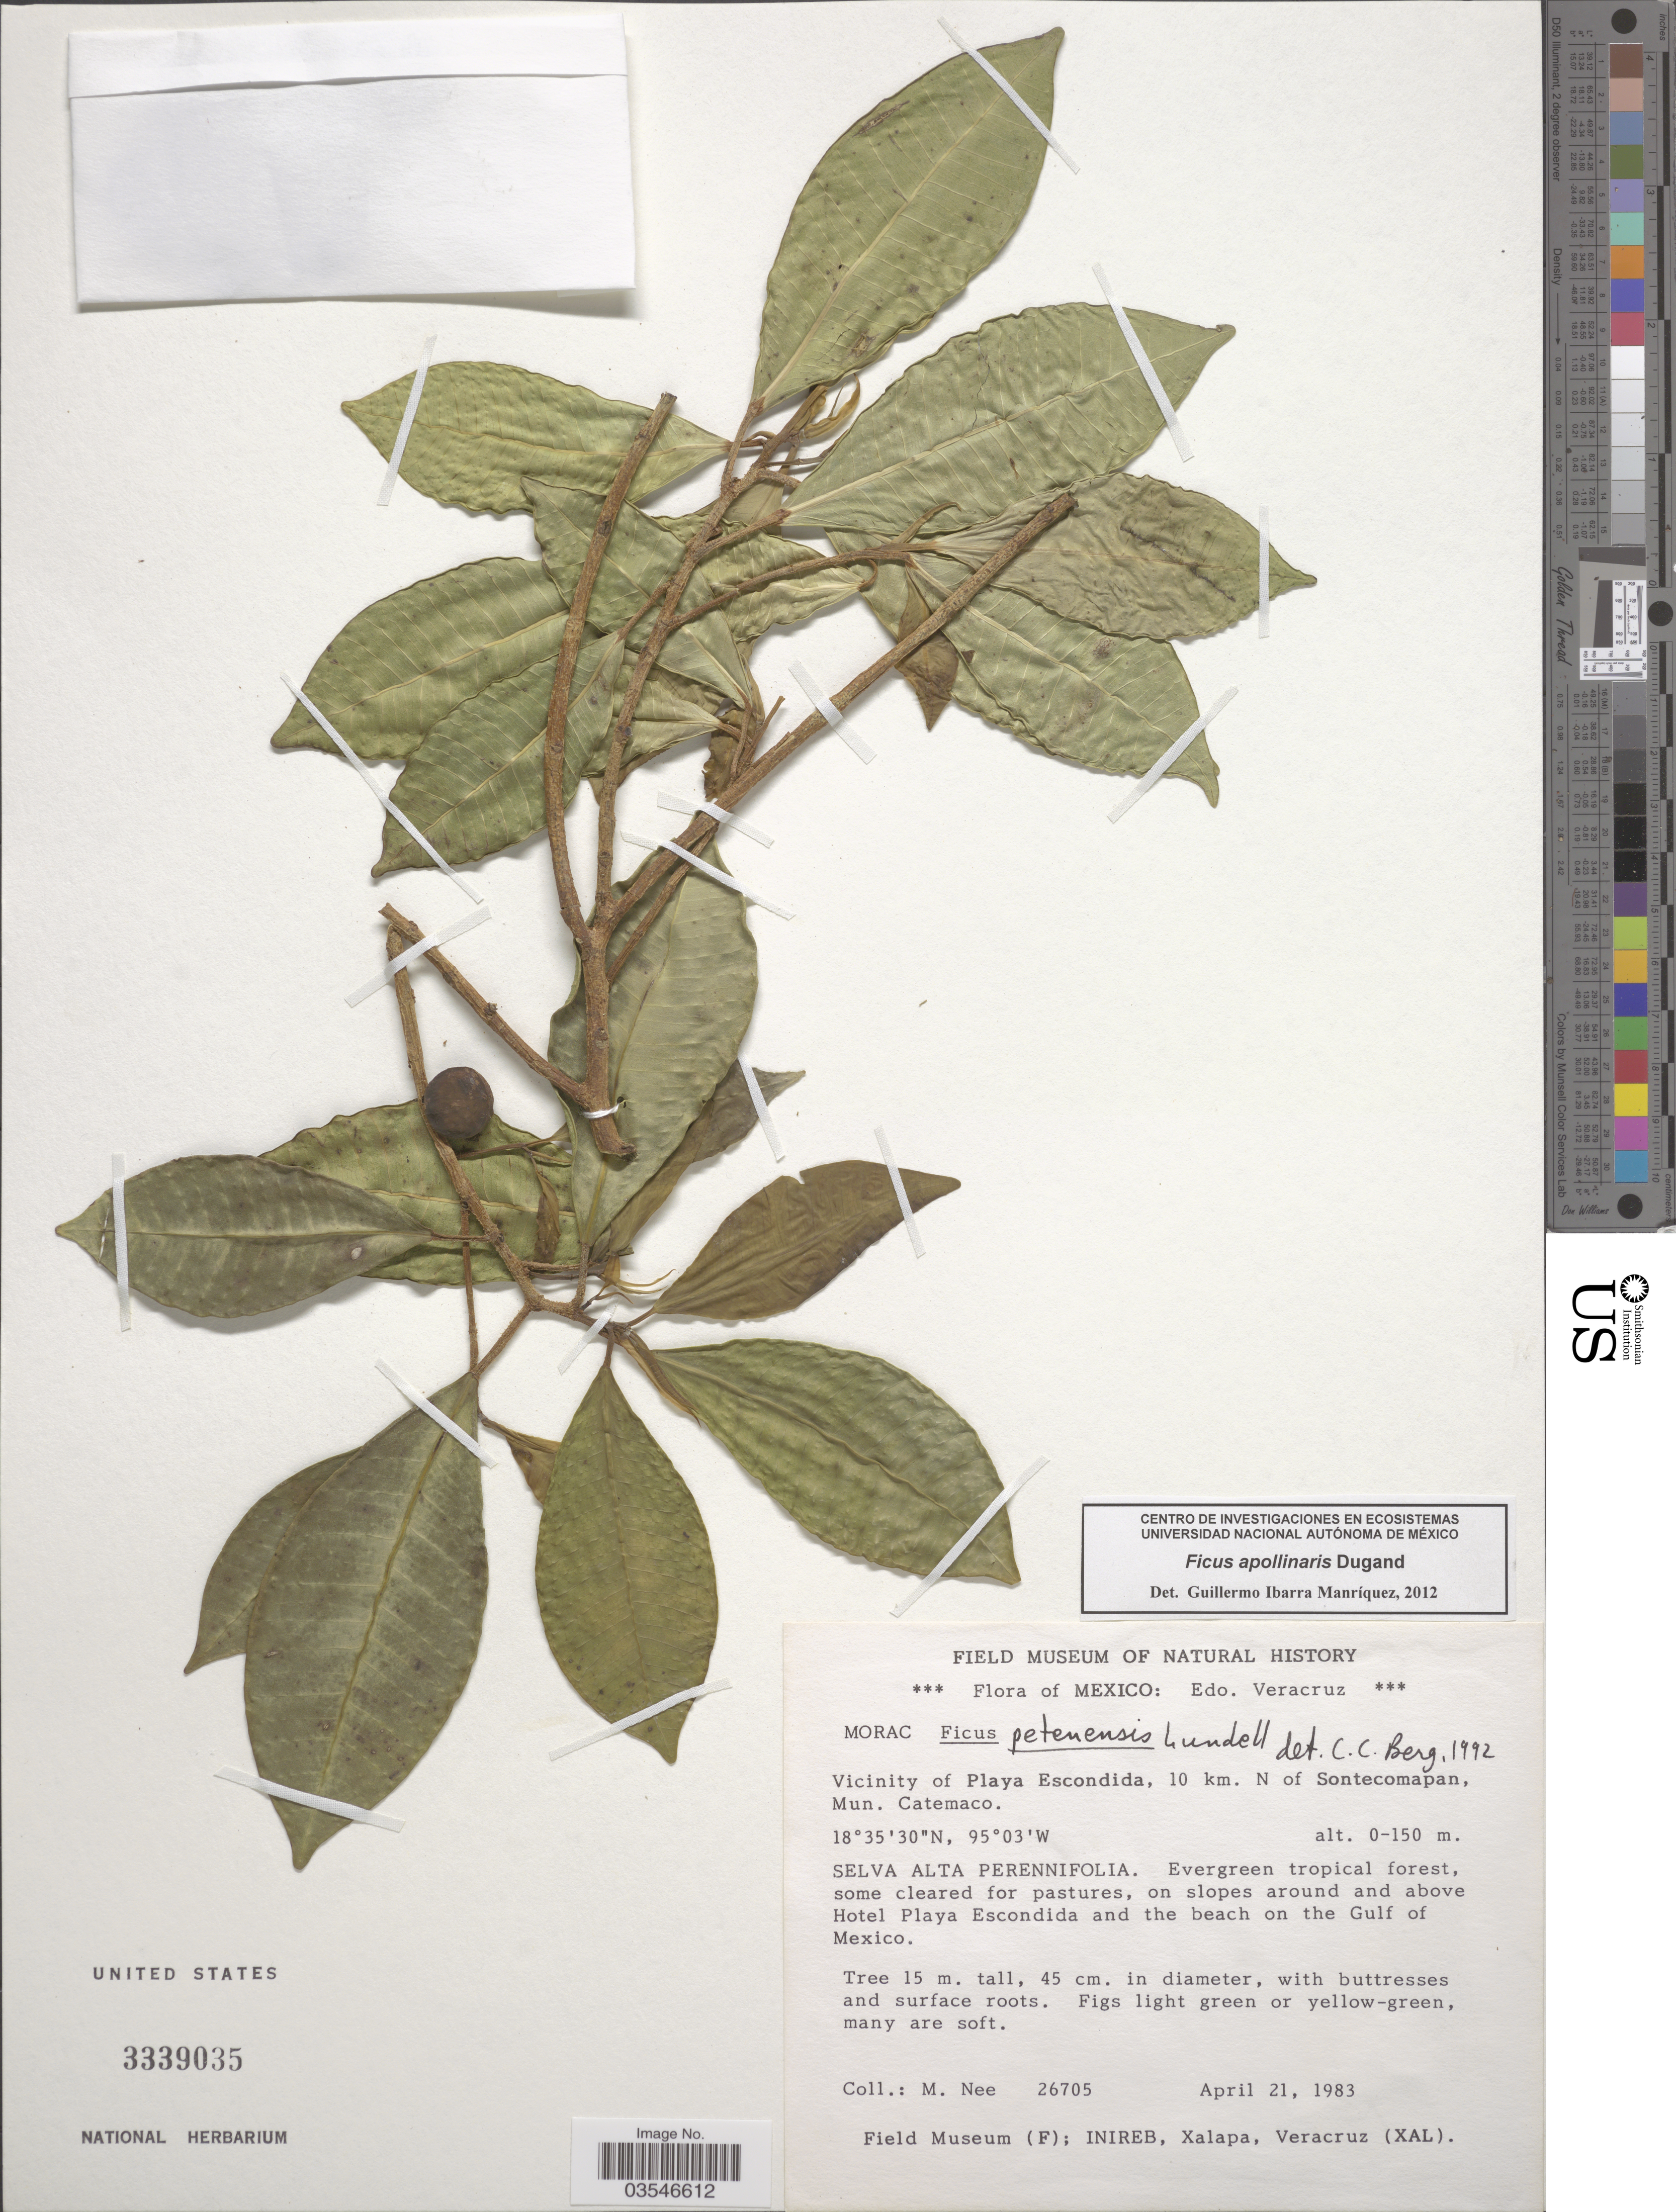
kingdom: Plantae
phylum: Tracheophyta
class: Magnoliopsida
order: Rosales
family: Moraceae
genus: Ficus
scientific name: Ficus apollinaris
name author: Dugand G.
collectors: M. Nee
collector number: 26705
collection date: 1983-04-21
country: Mexico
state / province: Veracruz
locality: Edo Veracruz. Vicinity of Playa Escondida, 10 km. N of Sontecomapan, Mun. Catemaco.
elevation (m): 0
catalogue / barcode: US 3339035